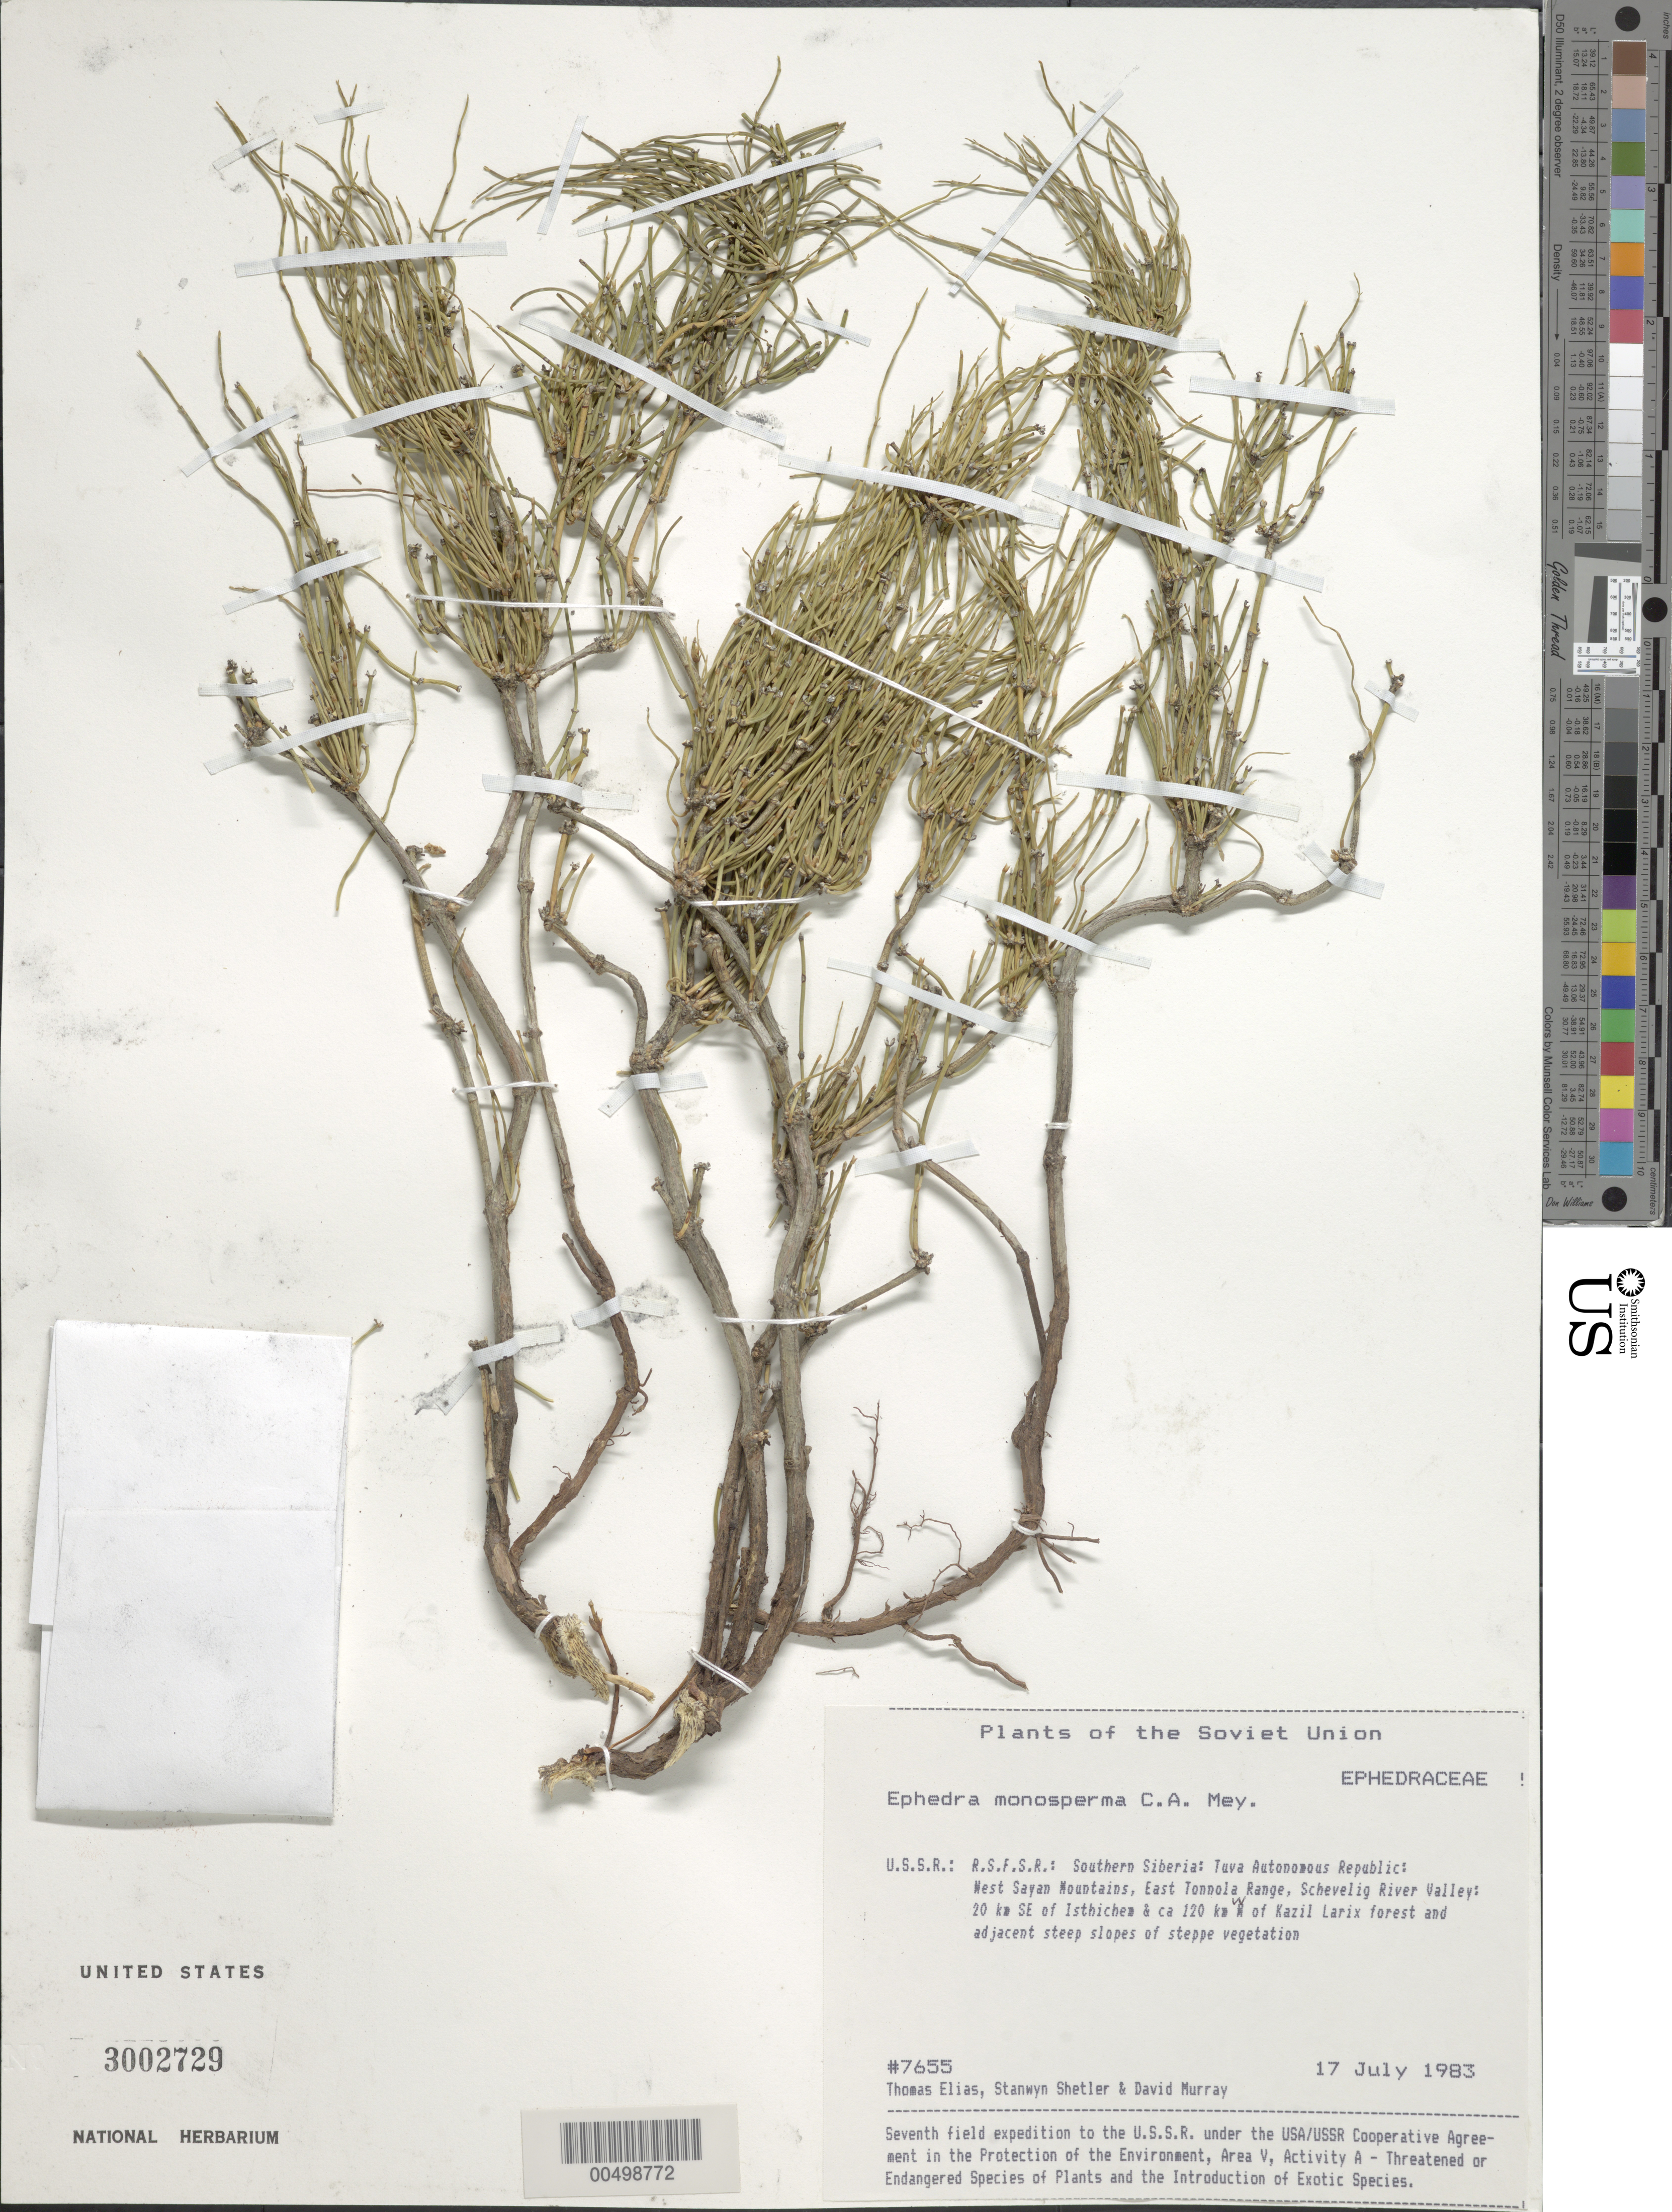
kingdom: Plantae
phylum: Tracheophyta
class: Gnetopsida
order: Ephedrales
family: Ephedraceae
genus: Ephedra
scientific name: Ephedra monosperma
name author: C.A. Mey.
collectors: T. Elias, S. Shetler & D. F. Murray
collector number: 7655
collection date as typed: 17 Jul 1983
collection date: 1983-07-17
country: Russian Federation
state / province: Tuva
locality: West Sayan Mountains, E Tonnola [Tannu-Ola] Range, Schevelig River Valley, 20 km SE of Isthichem [Ishti-Khem], *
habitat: Larix forest and adjacent steep slopes of steppe vegetation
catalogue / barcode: US 3002729